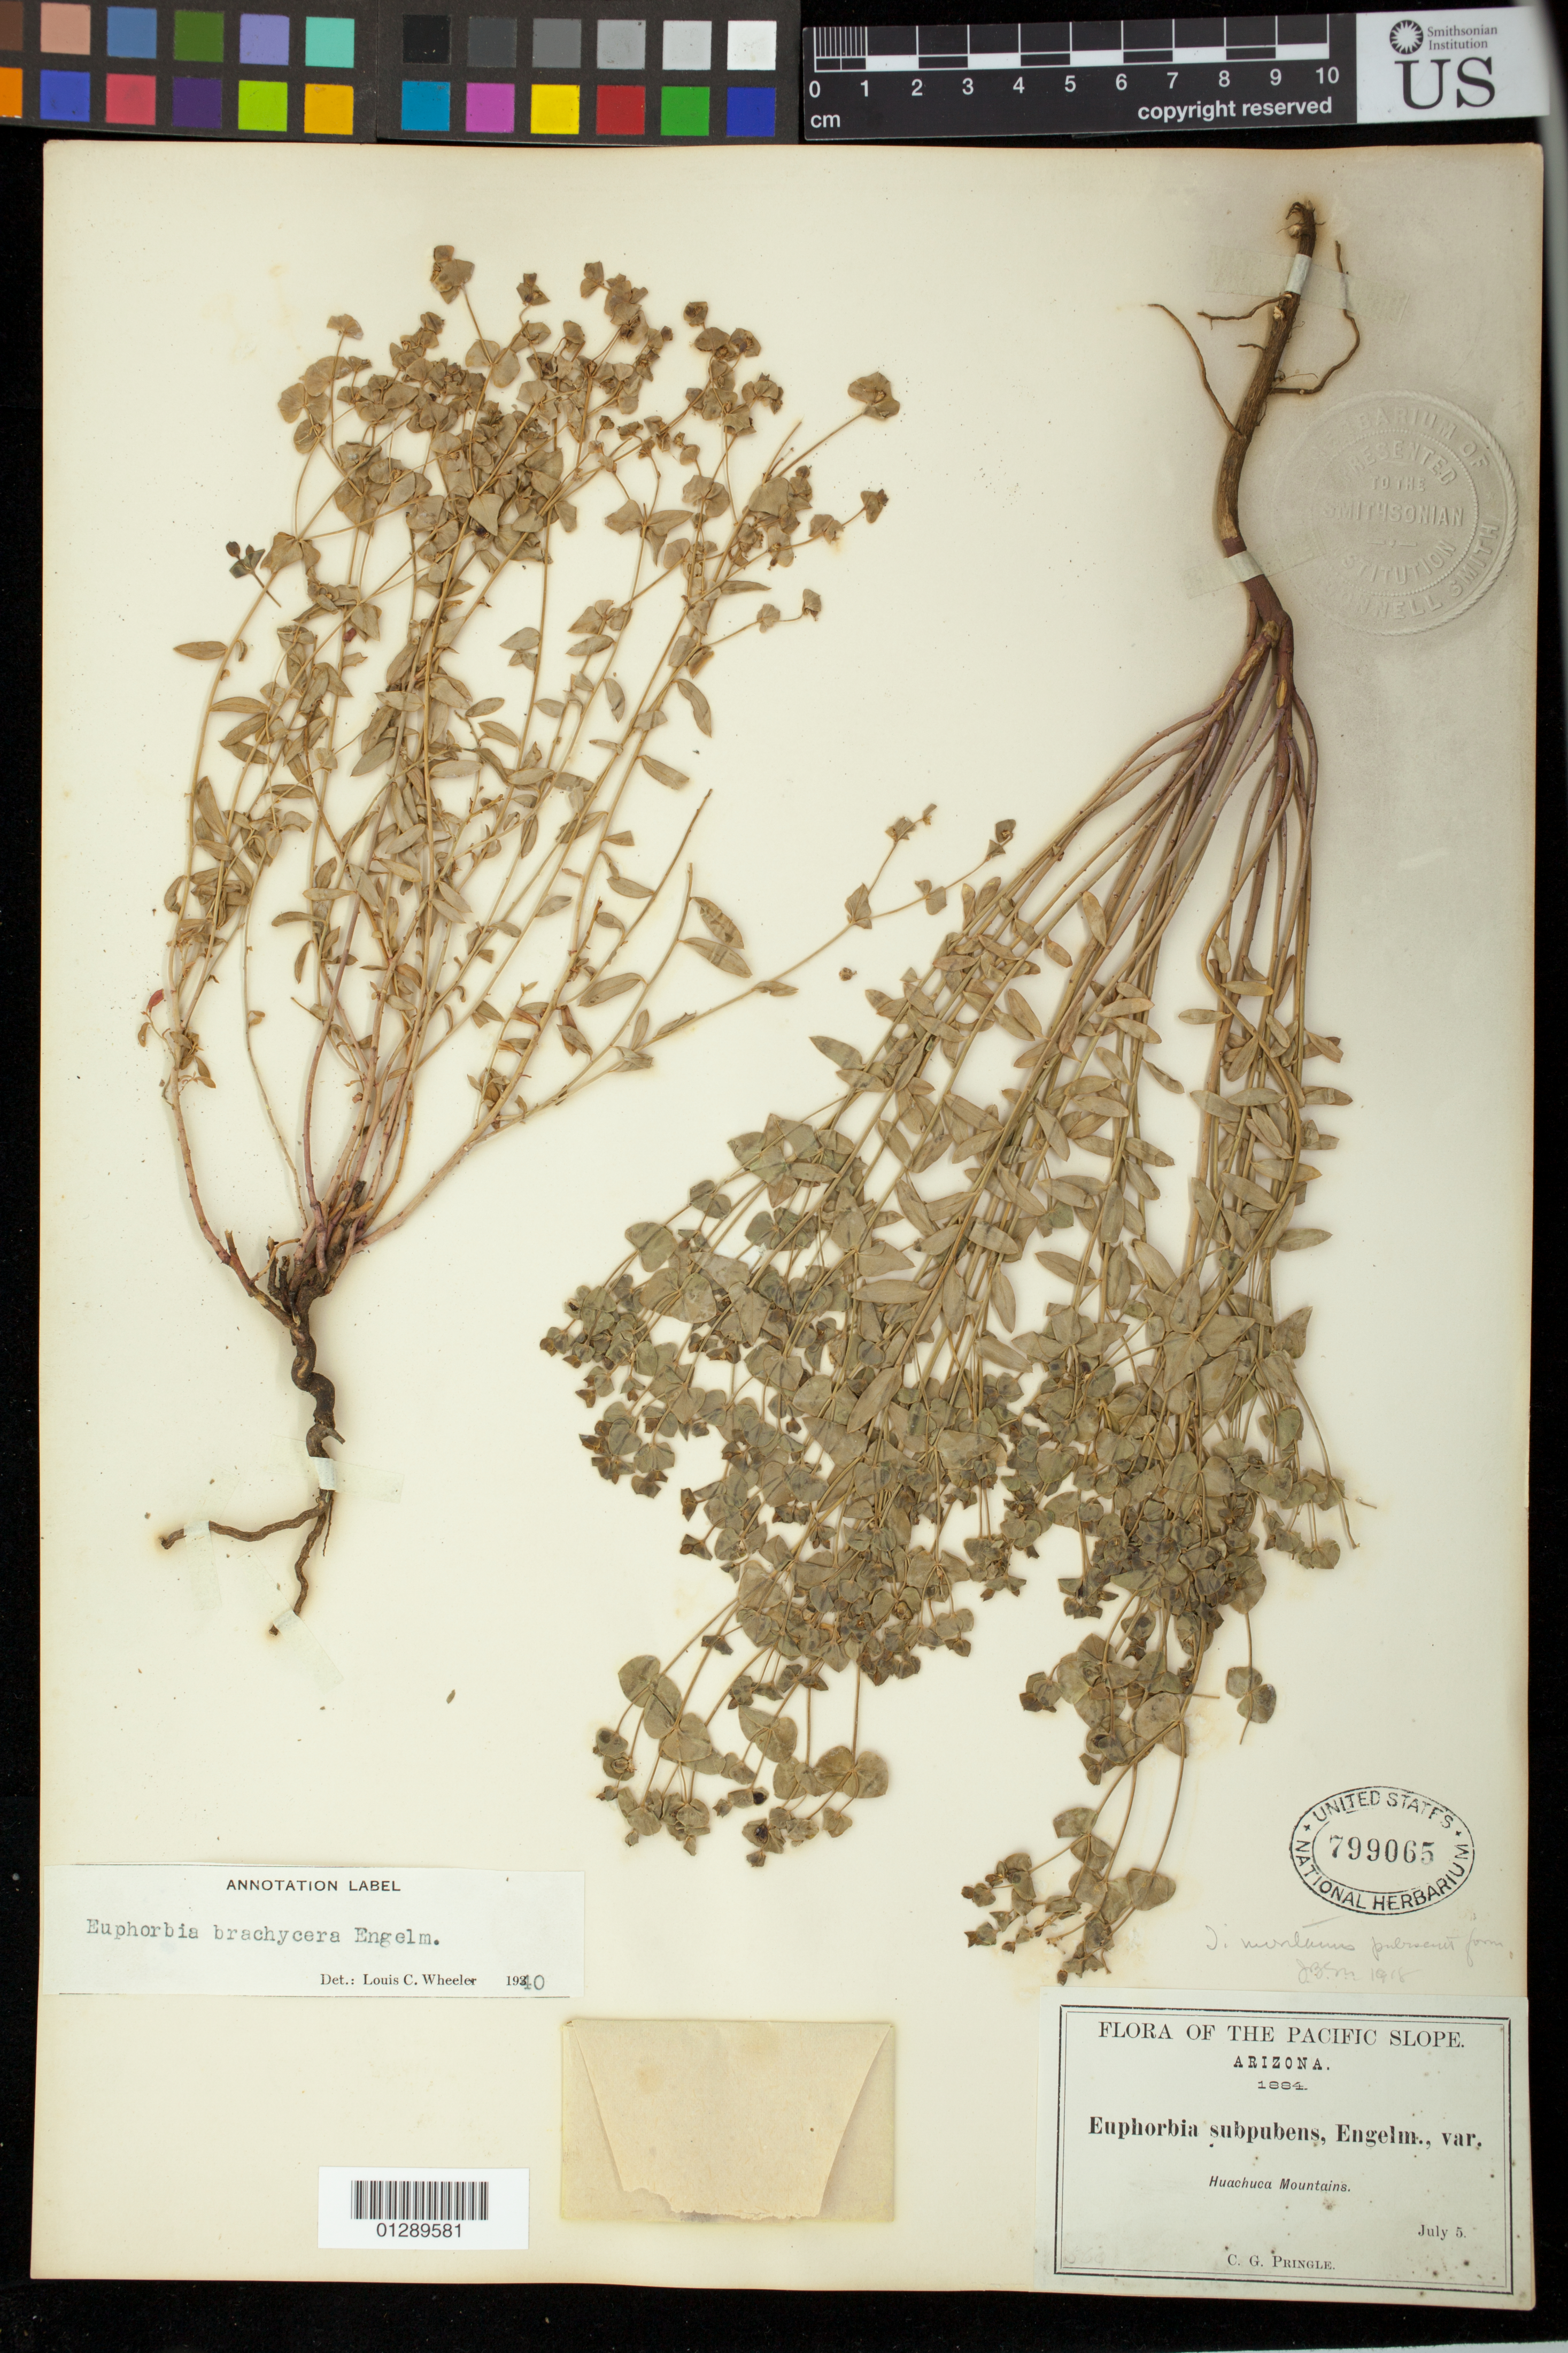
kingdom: Plantae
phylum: Tracheophyta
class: Magnoliopsida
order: Malpighiales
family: Euphorbiaceae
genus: Euphorbia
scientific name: Euphorbia brachycera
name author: Engelm. in Emory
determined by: Mayfield, M. H.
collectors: C. G. Pringle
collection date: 1884-07-05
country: United States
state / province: Arizona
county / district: Cochise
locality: Huachuca Mountains.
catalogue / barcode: US 799065